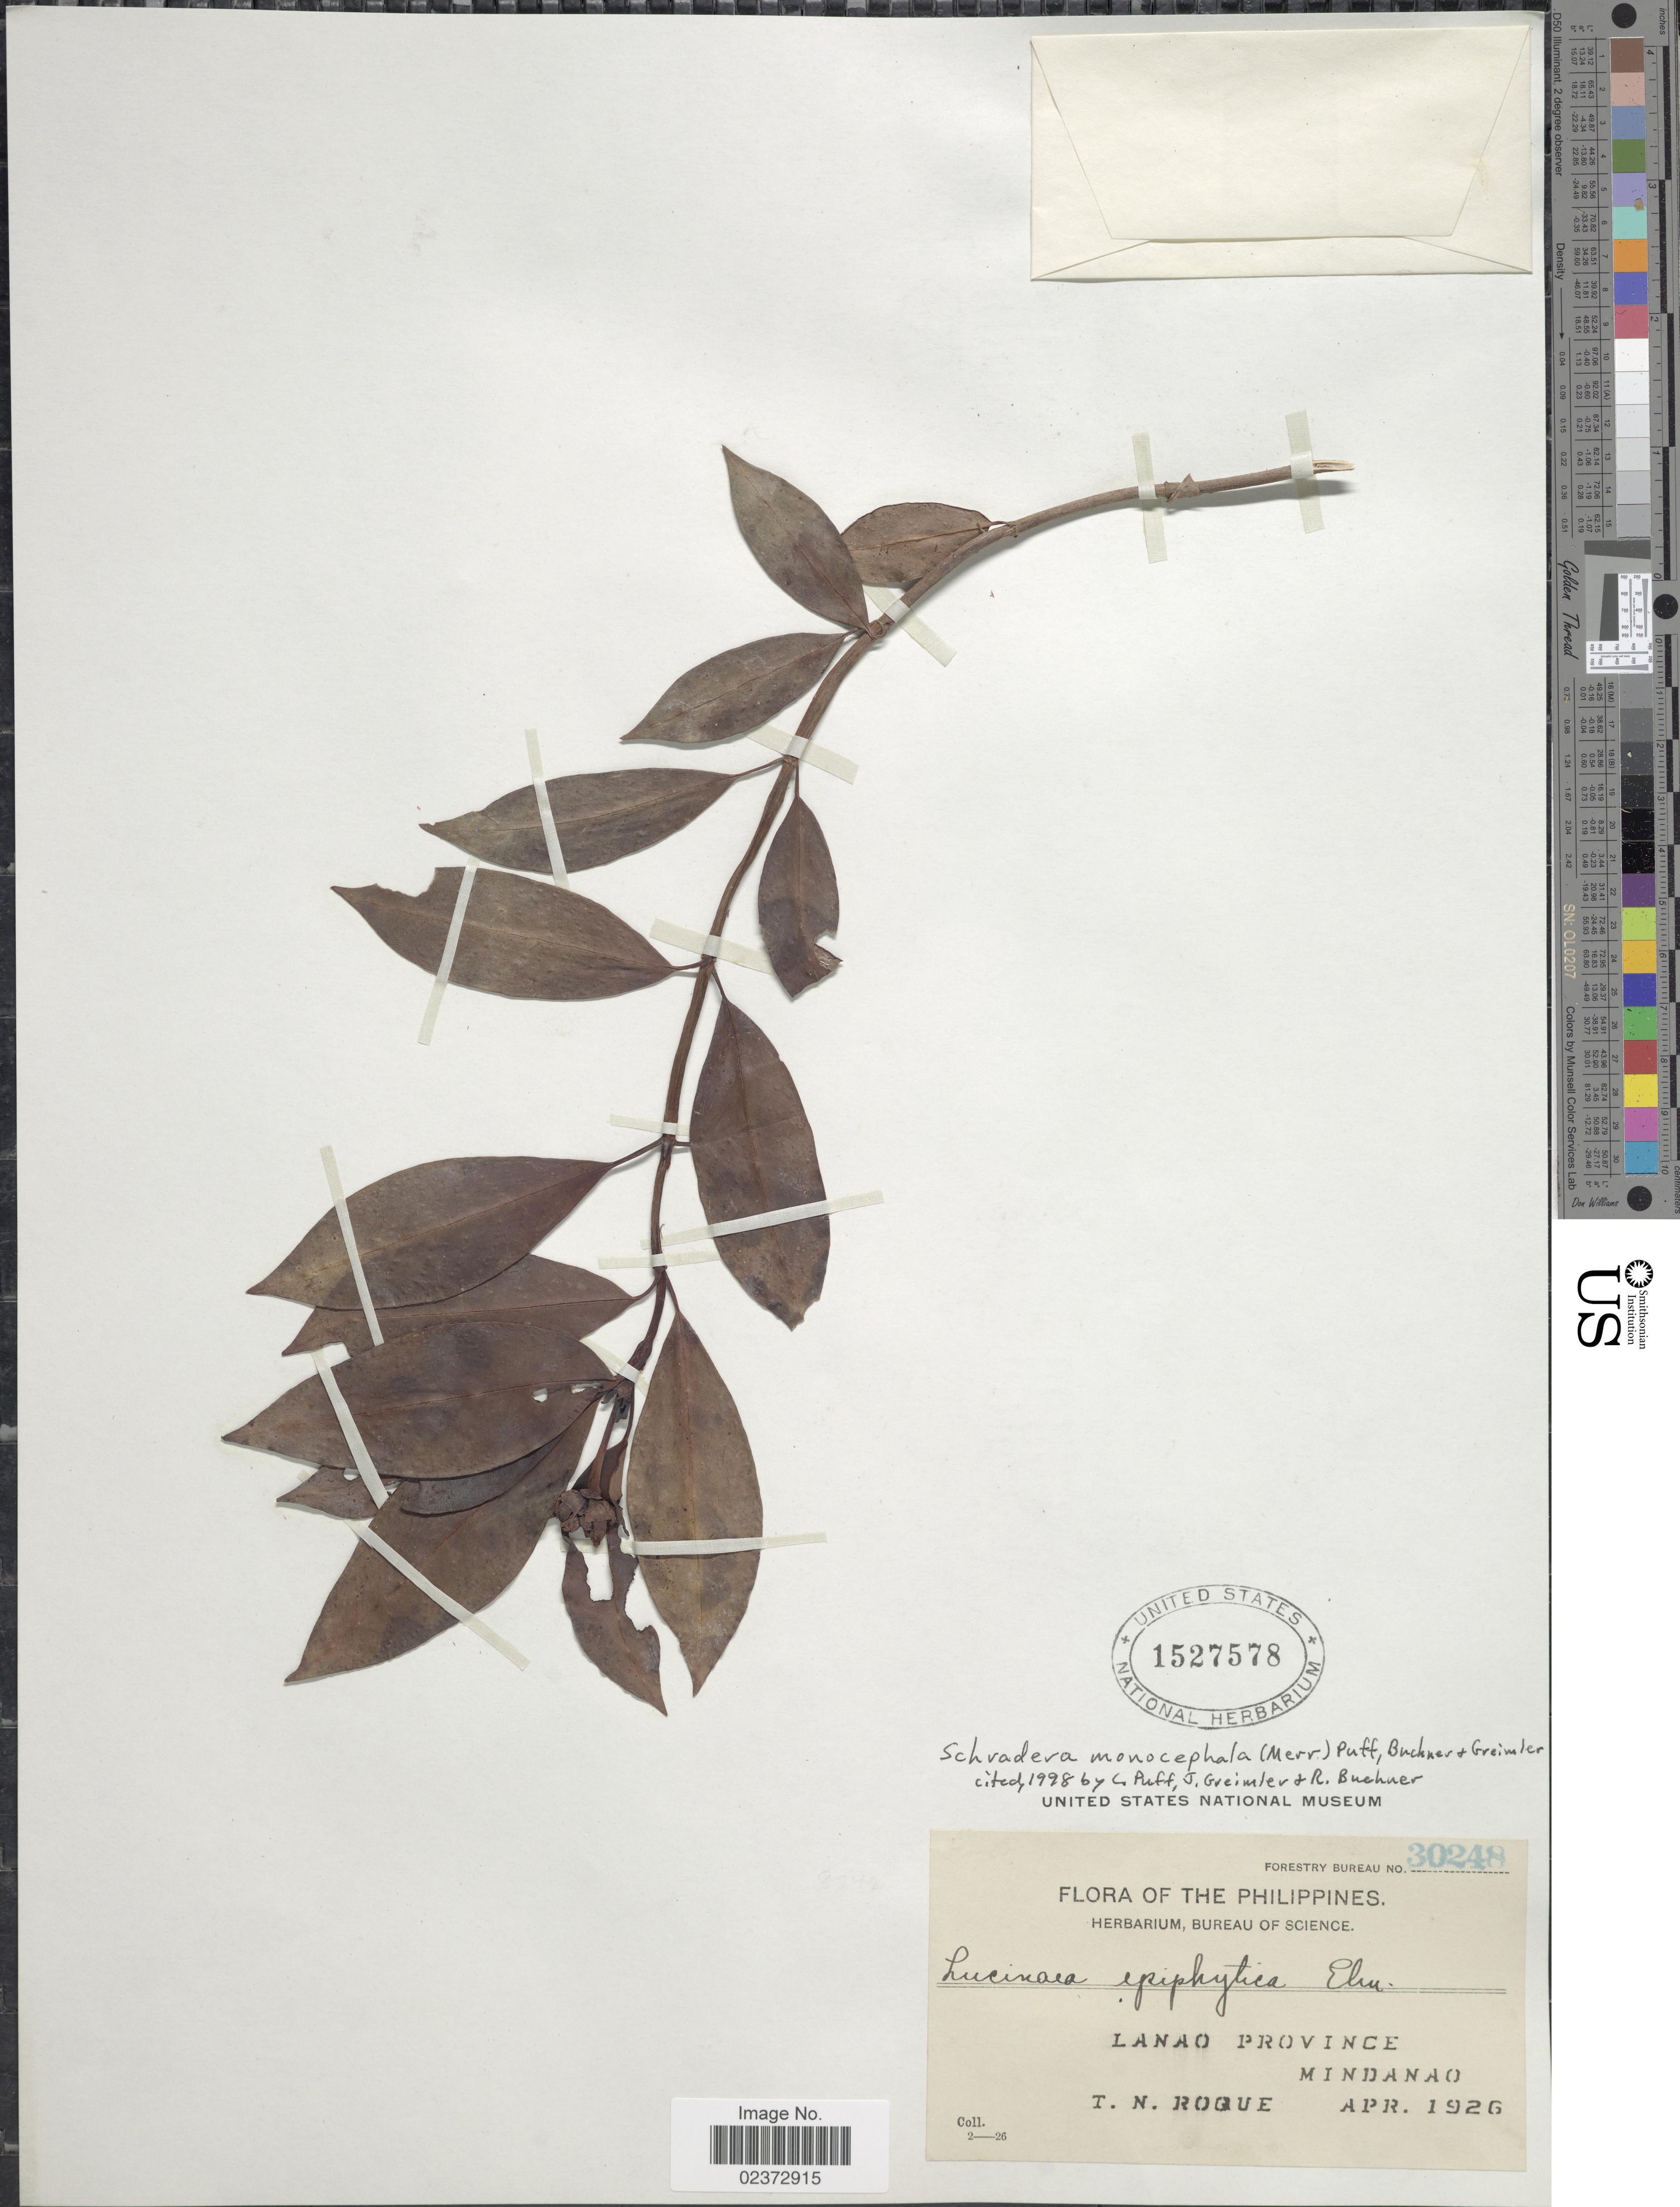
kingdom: Plantae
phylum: Tracheophyta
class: Magnoliopsida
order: Gentianales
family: Rubiaceae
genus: Schradera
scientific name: Schradera monocephala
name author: (Merr.) Puff et al.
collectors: T. Roque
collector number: Forestry Bureau 30248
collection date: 1926-04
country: Philippines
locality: Lanao Province, Mindanao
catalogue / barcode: US 1527578